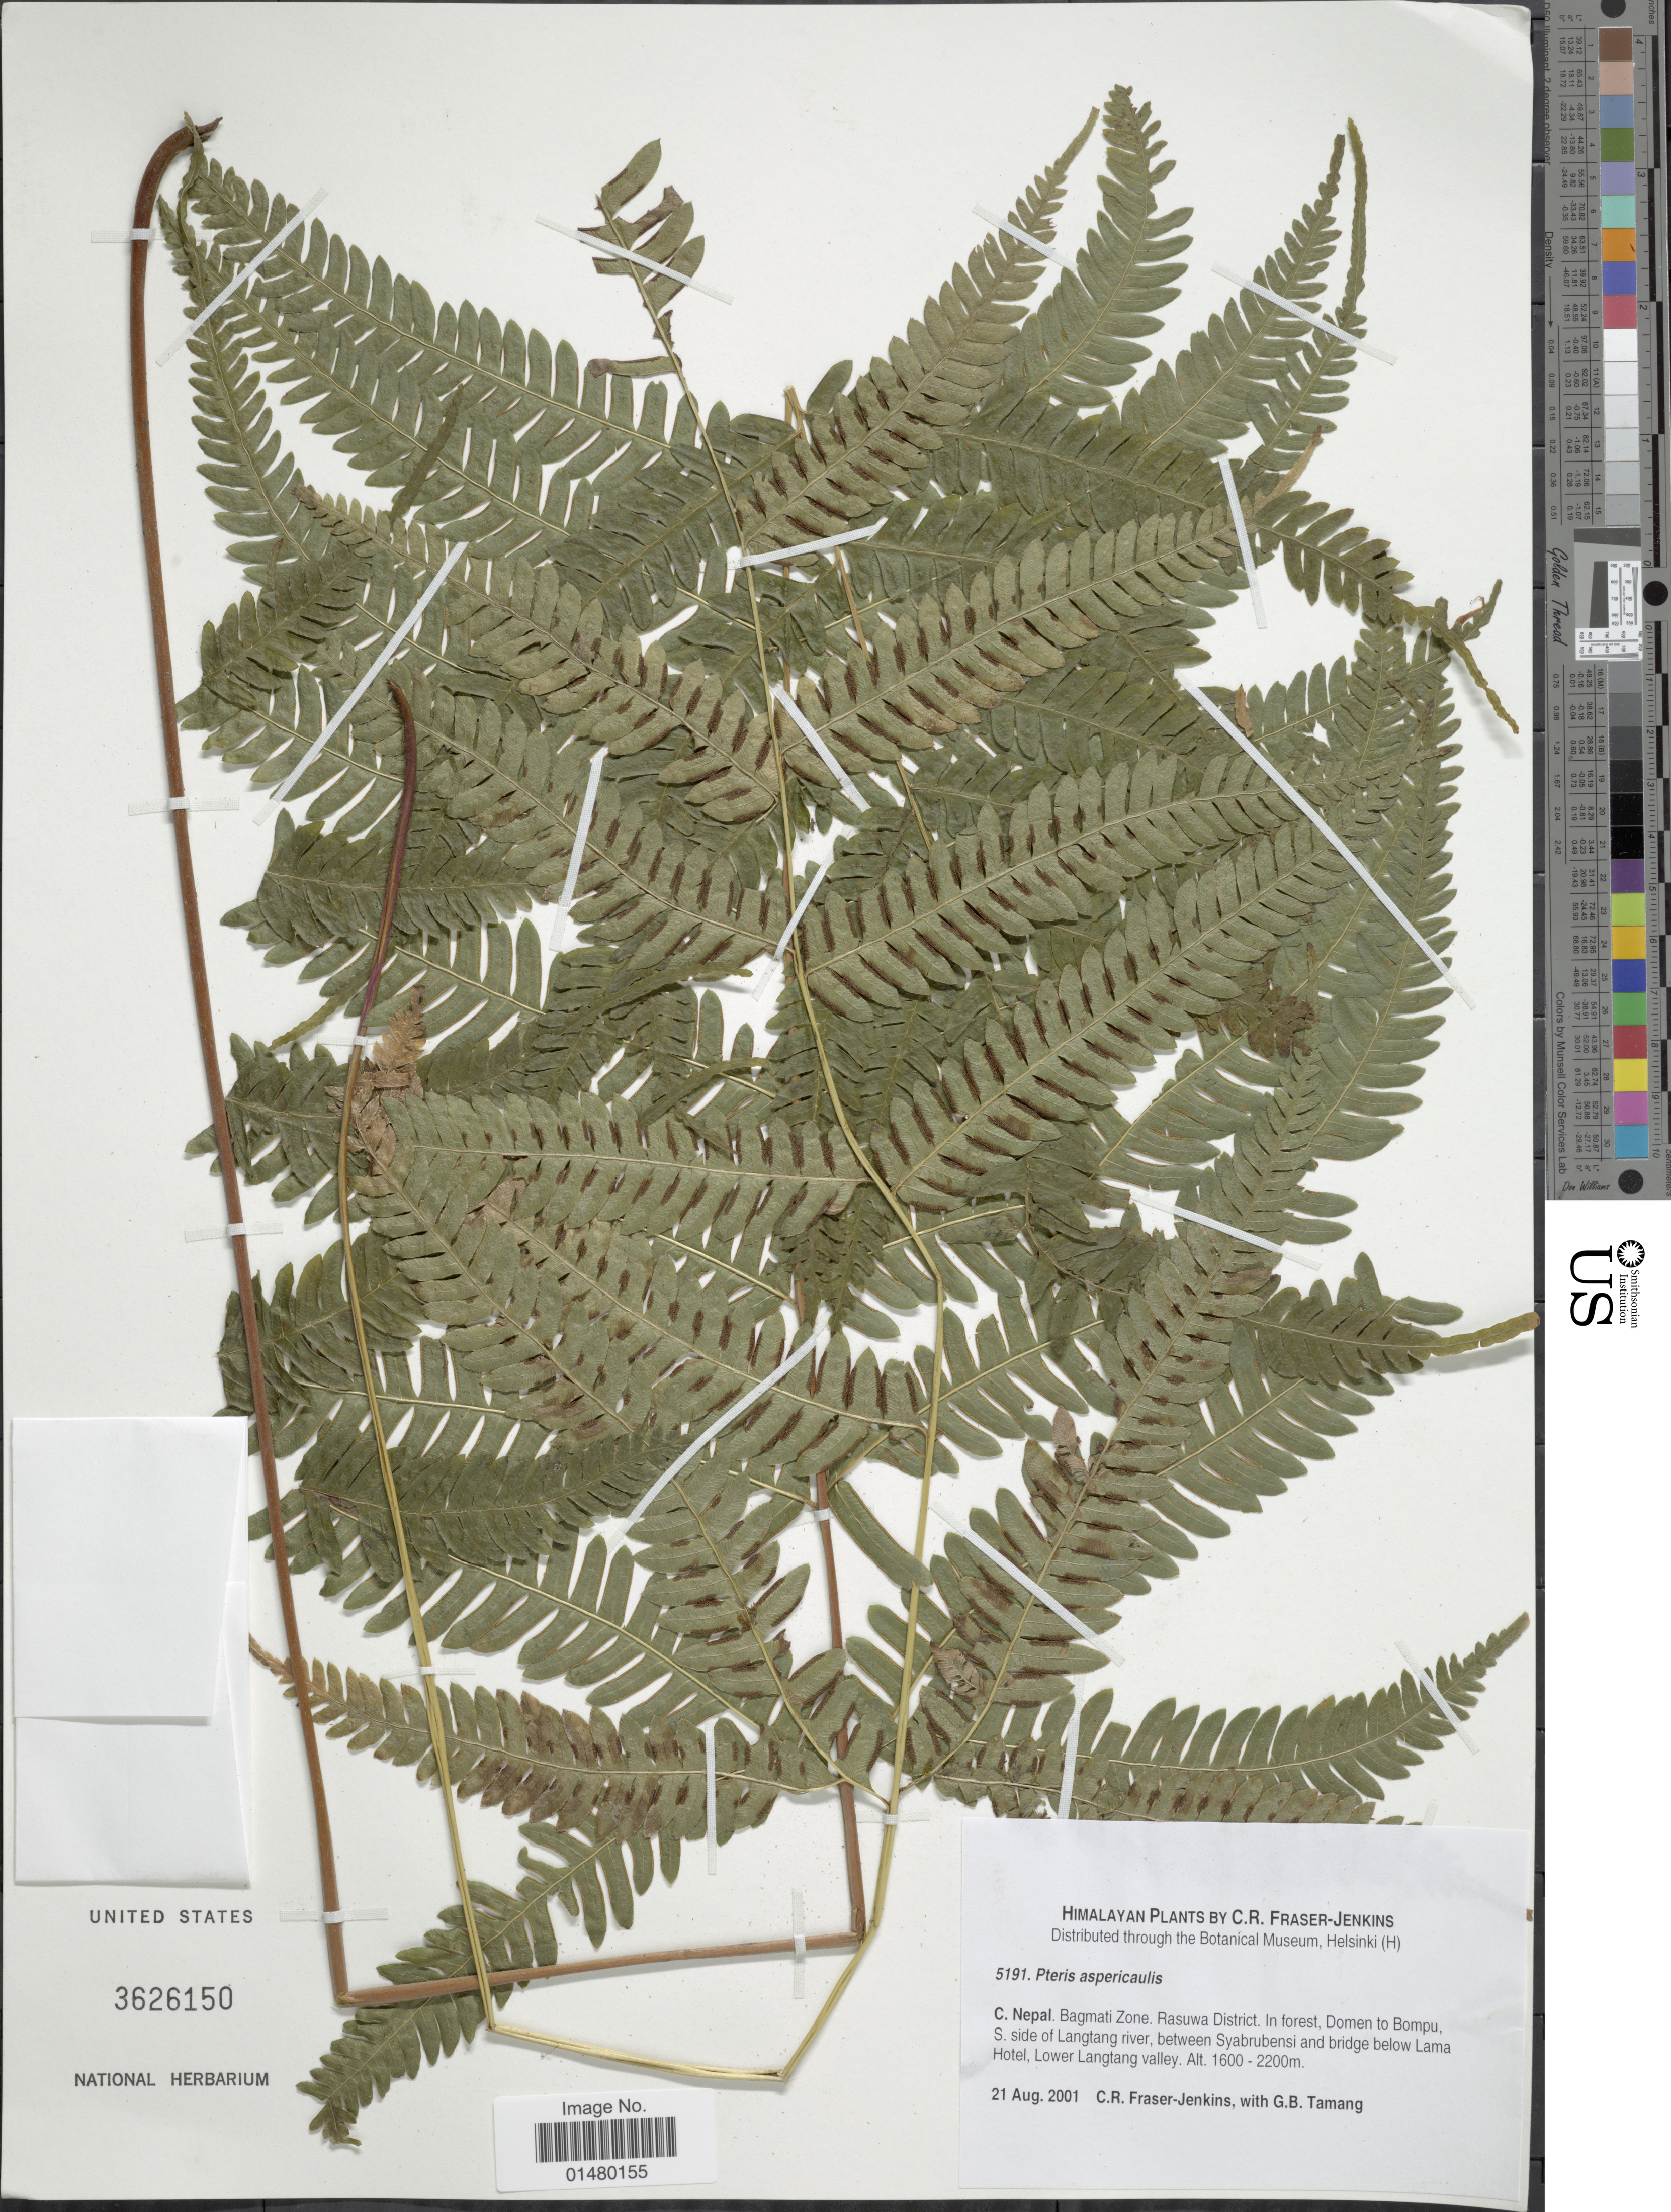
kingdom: Plantae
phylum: Tracheophyta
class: Polypodiopsida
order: Polypodiales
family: Pteridaceae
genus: Pteris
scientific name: Pteris aspericaulis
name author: Wall. ex Hieron.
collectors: C. R. Fraser-Jenkins & G. Tamang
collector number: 5191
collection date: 2001-08-21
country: Nepal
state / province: Bagmati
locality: C. Nepal. Bagmati Zone. Rasuwa District. In forest, Domen to Bompu, S side of Langtang river, between Syabrubensi and bridge below Lama Hotel, Lower Langtang valley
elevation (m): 1600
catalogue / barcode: US 3626150